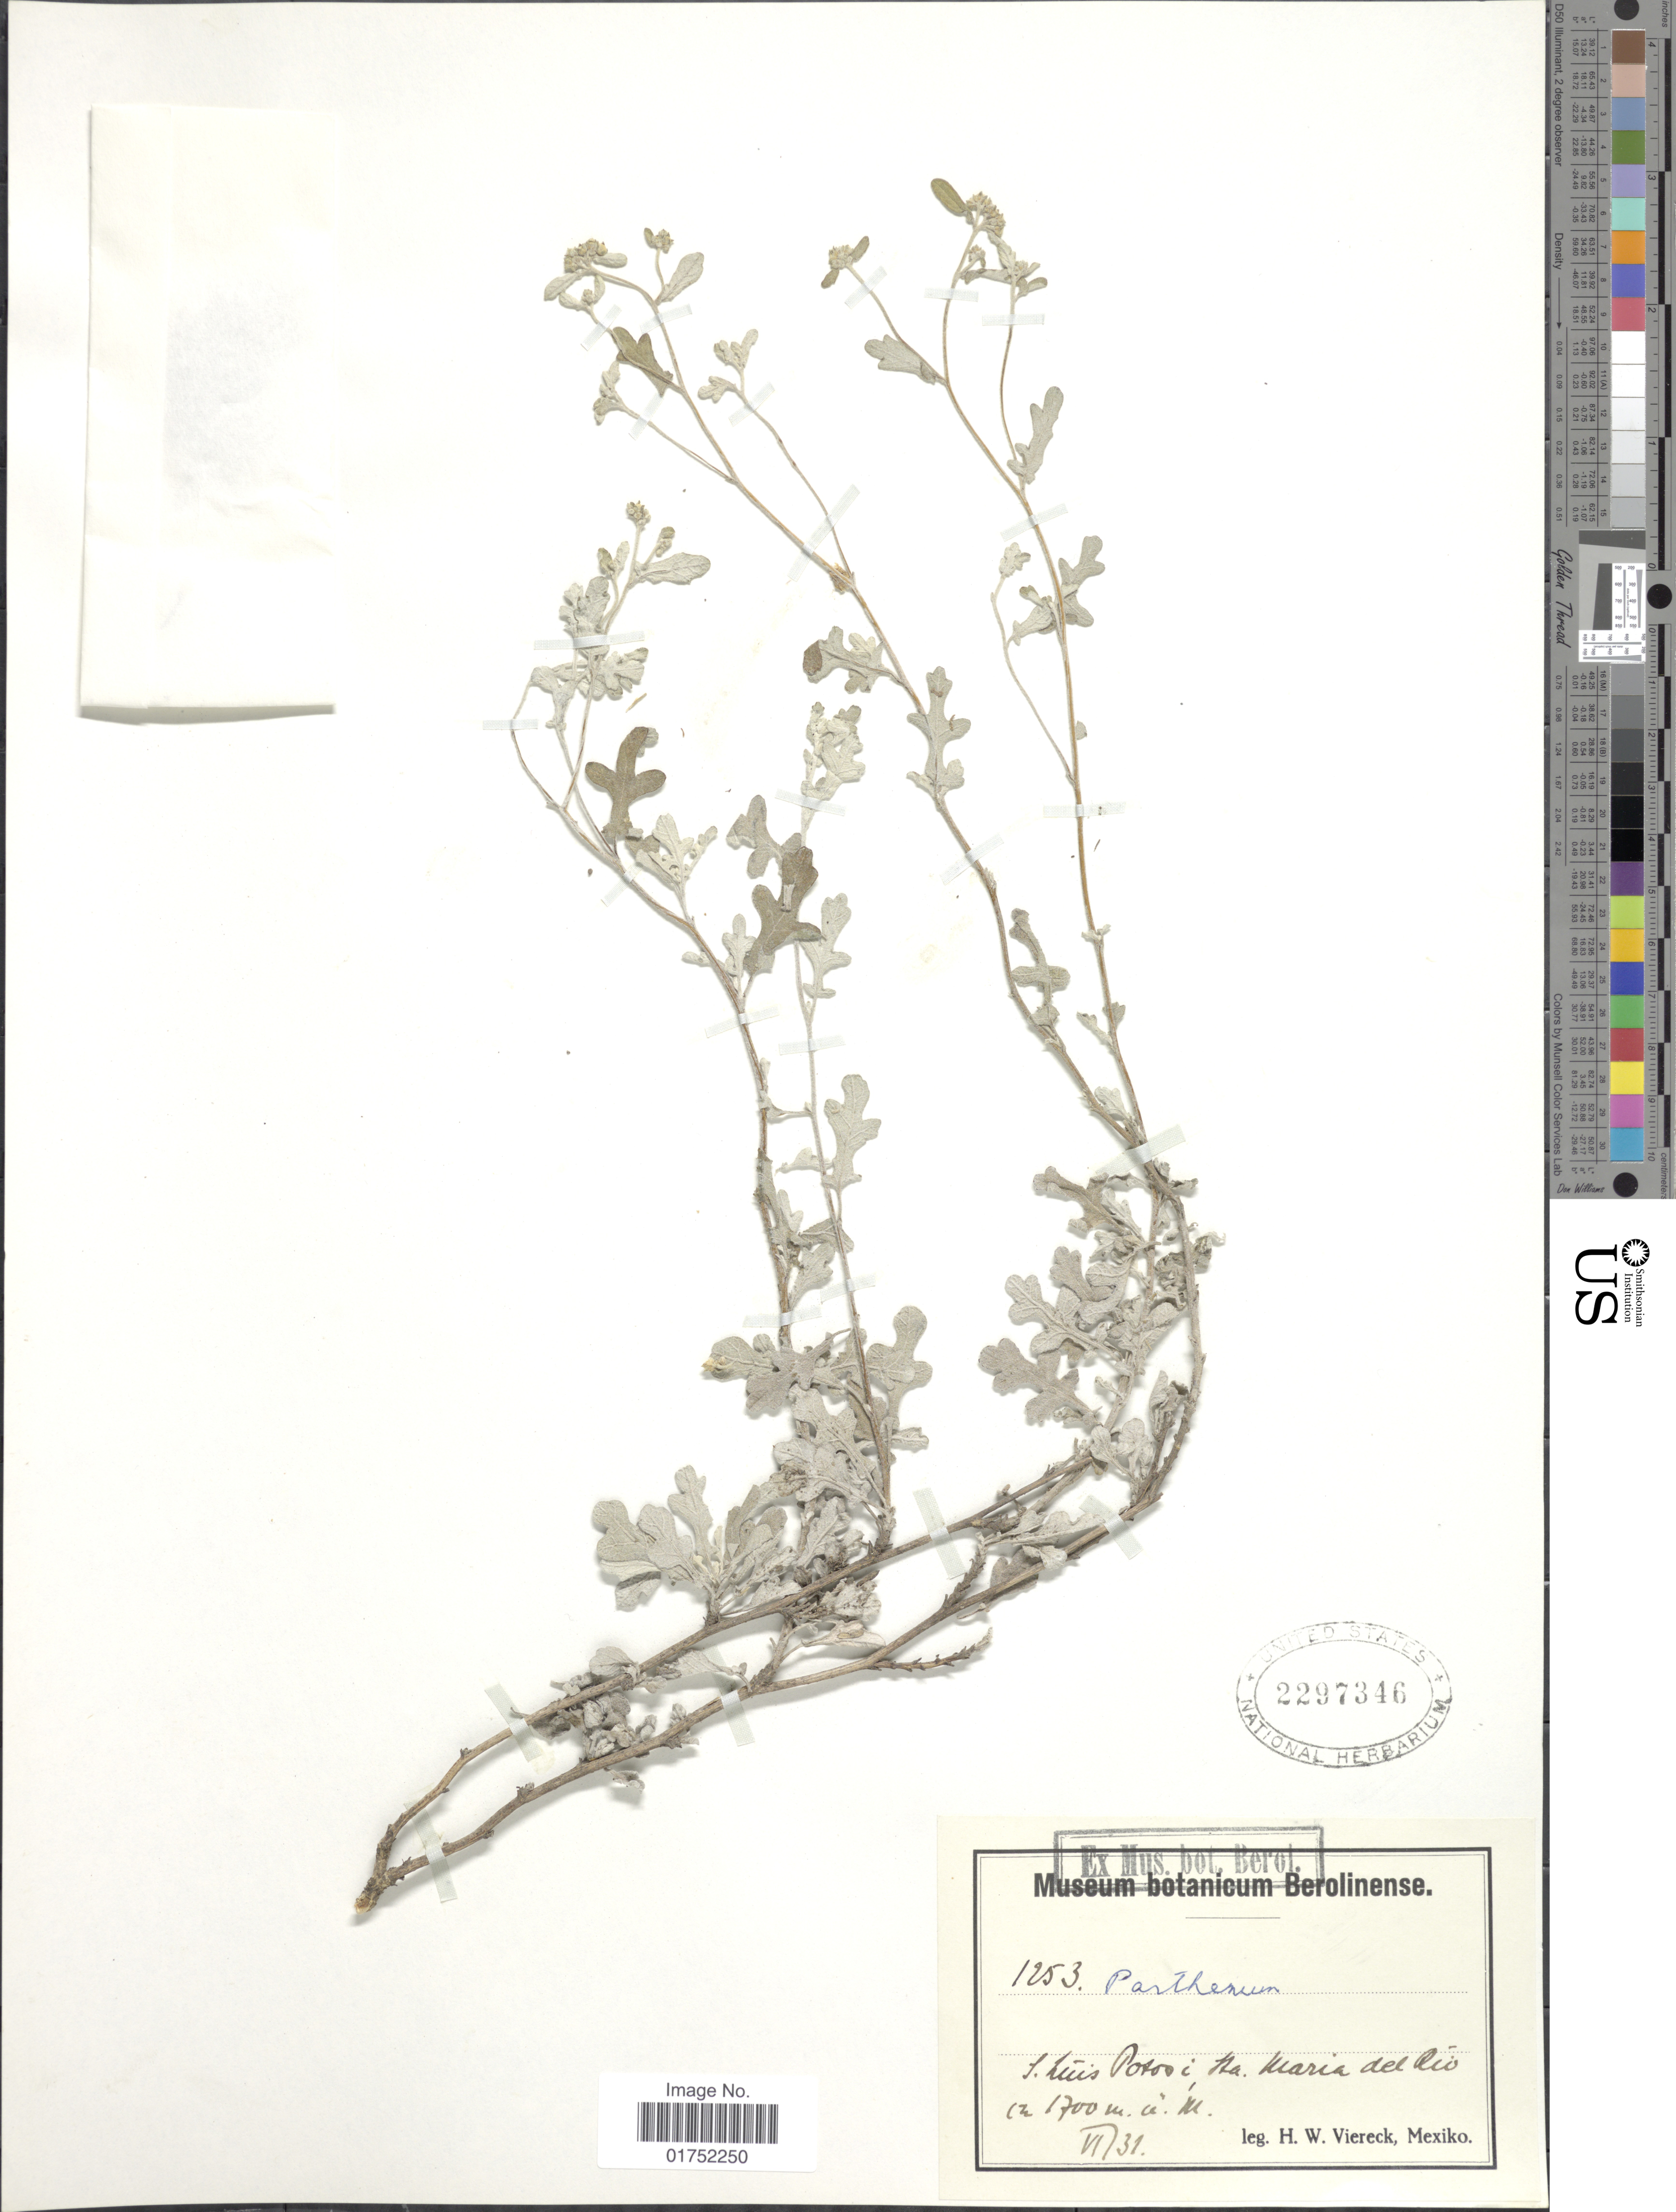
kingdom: Plantae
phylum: Tracheophyta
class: Magnoliopsida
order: Asterales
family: Asteraceae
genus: Parthenium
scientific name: Parthenium sp.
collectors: H. W. Viereck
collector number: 1253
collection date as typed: Transcribed d/m/y: /7/31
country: Mexico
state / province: San Luis Potosí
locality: S. Luis Potosi, Sta. Maria del Rio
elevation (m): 1700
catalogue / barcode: US 2297346